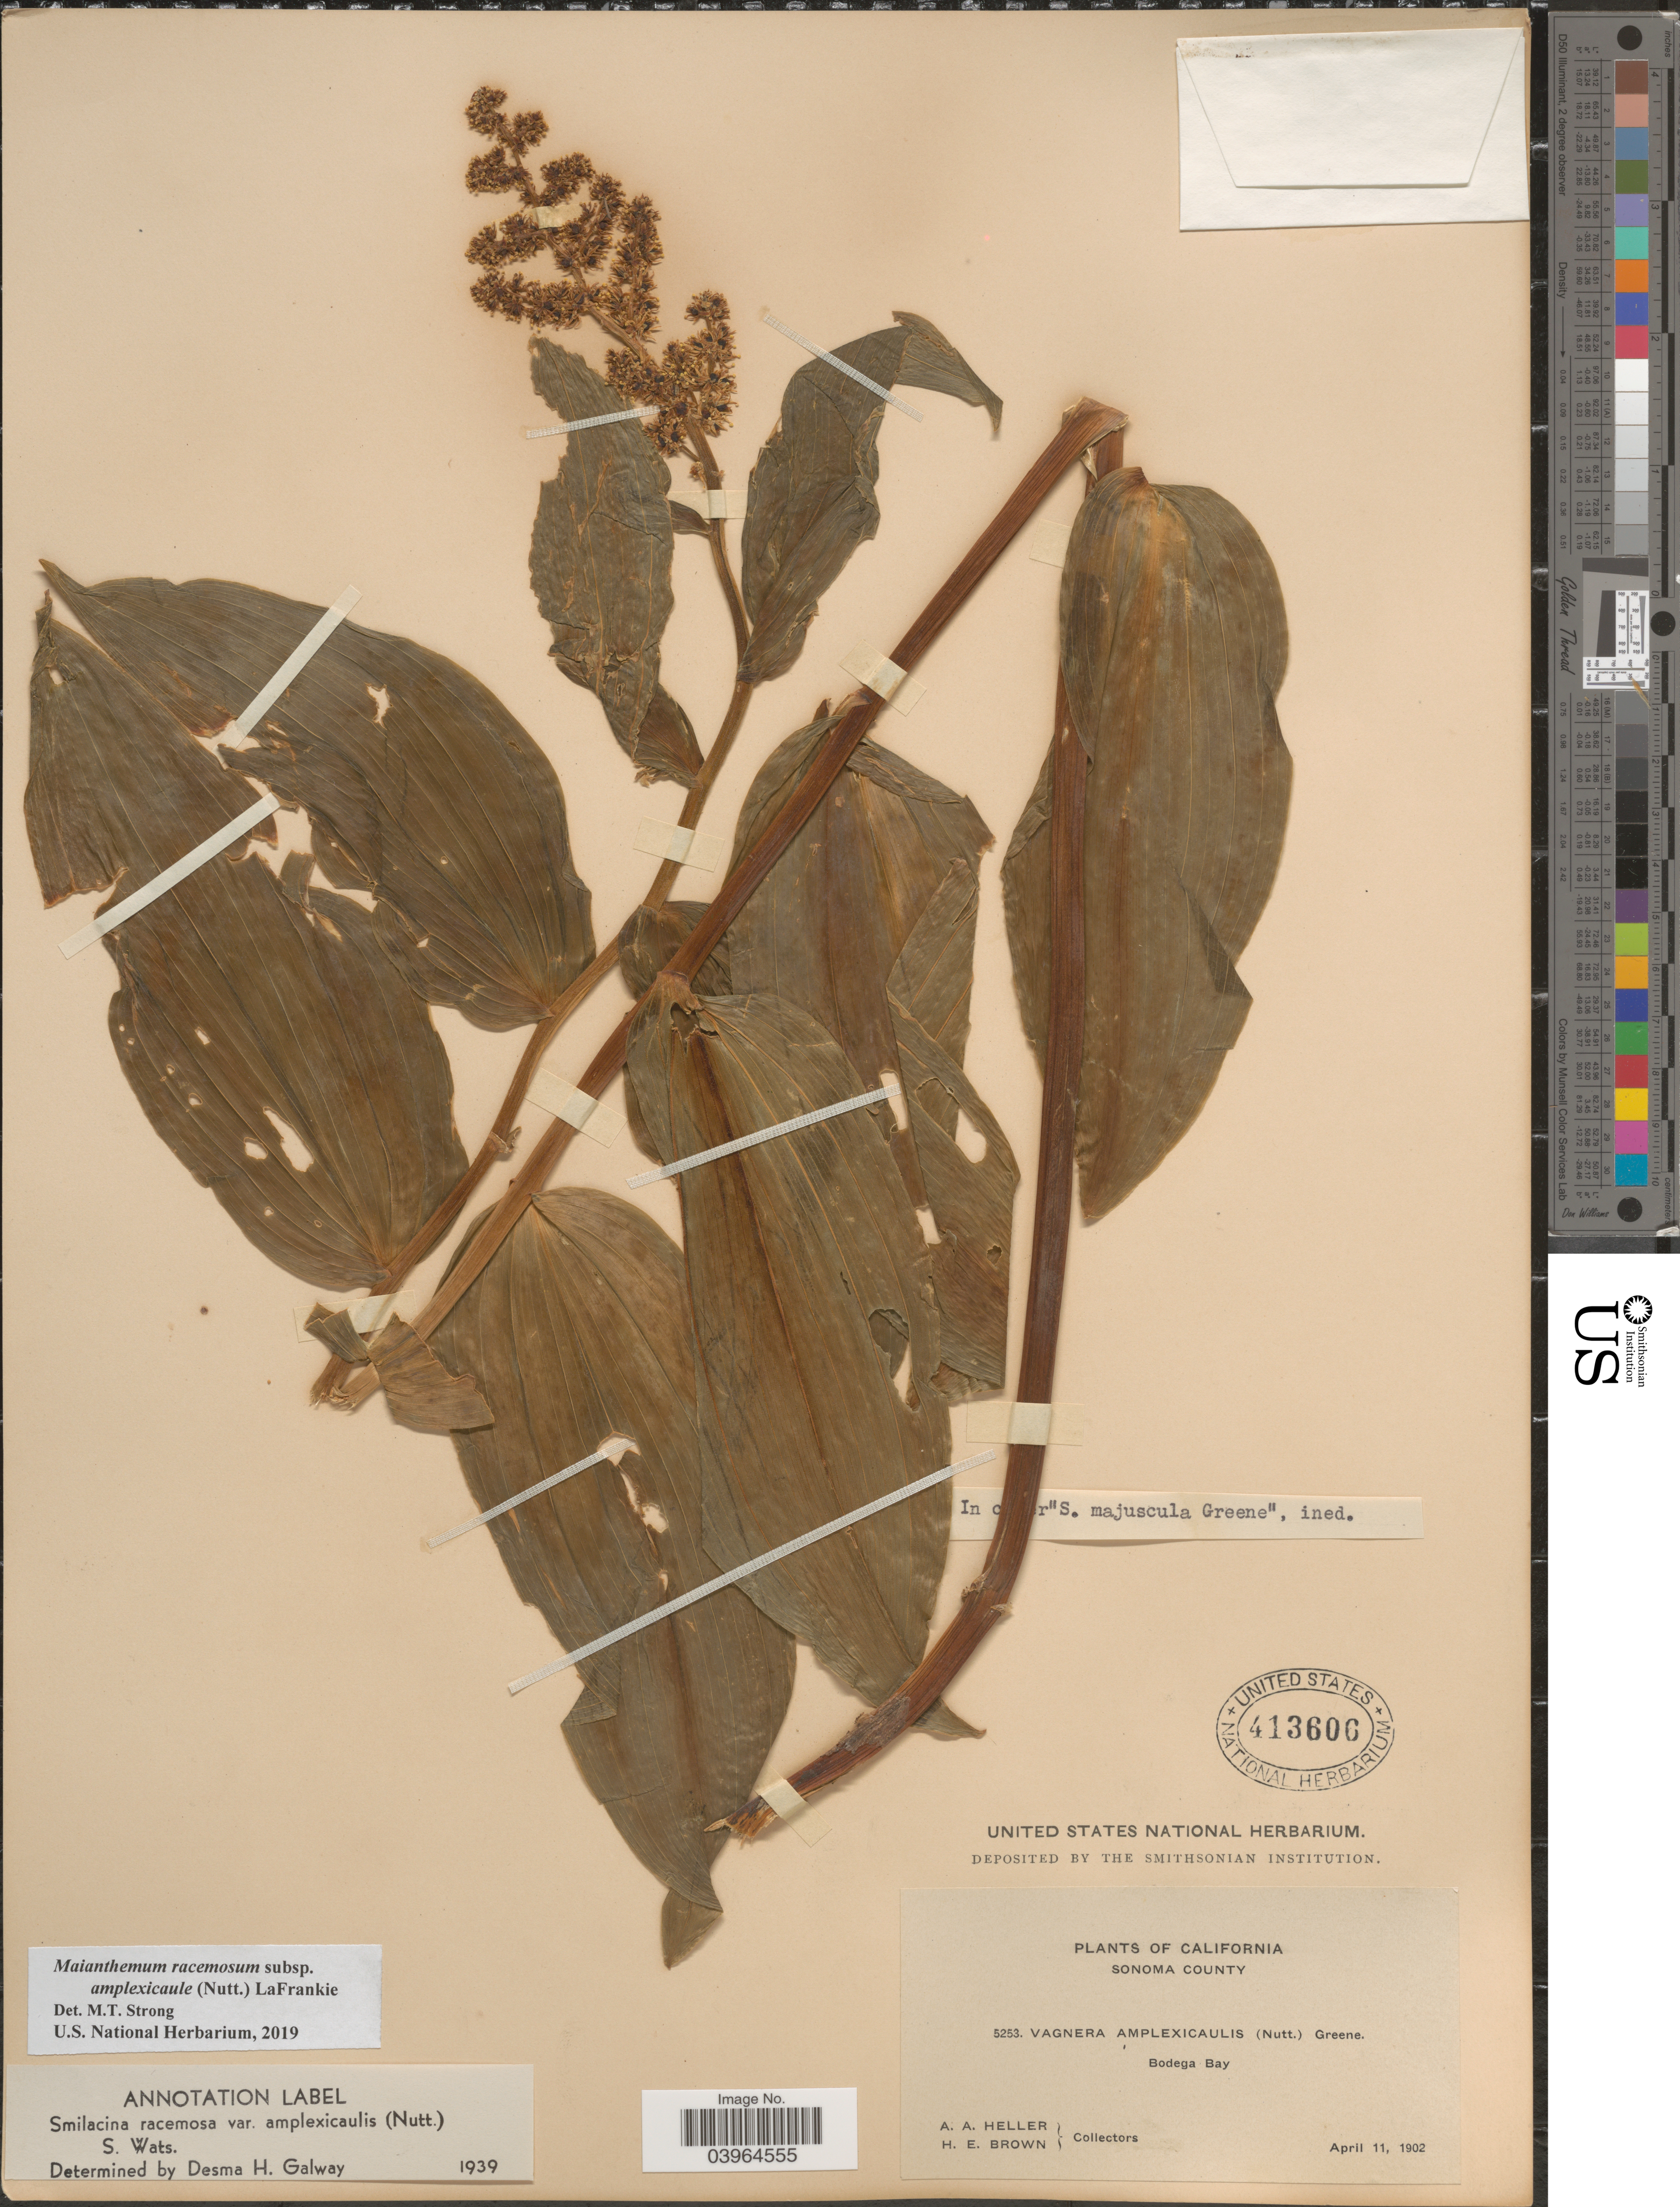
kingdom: Plantae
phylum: Tracheophyta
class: Liliopsida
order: Asparagales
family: Asparagaceae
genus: Maianthemum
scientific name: Maianthemum racemosum subsp. amplexicaule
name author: (Nutt.) LaFrankie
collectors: A. A. Heller & H. E. Brown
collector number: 5253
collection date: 1902-04-11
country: United States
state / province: California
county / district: Sonoma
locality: Sonoma County. Bodega Bay.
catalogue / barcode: US 413606